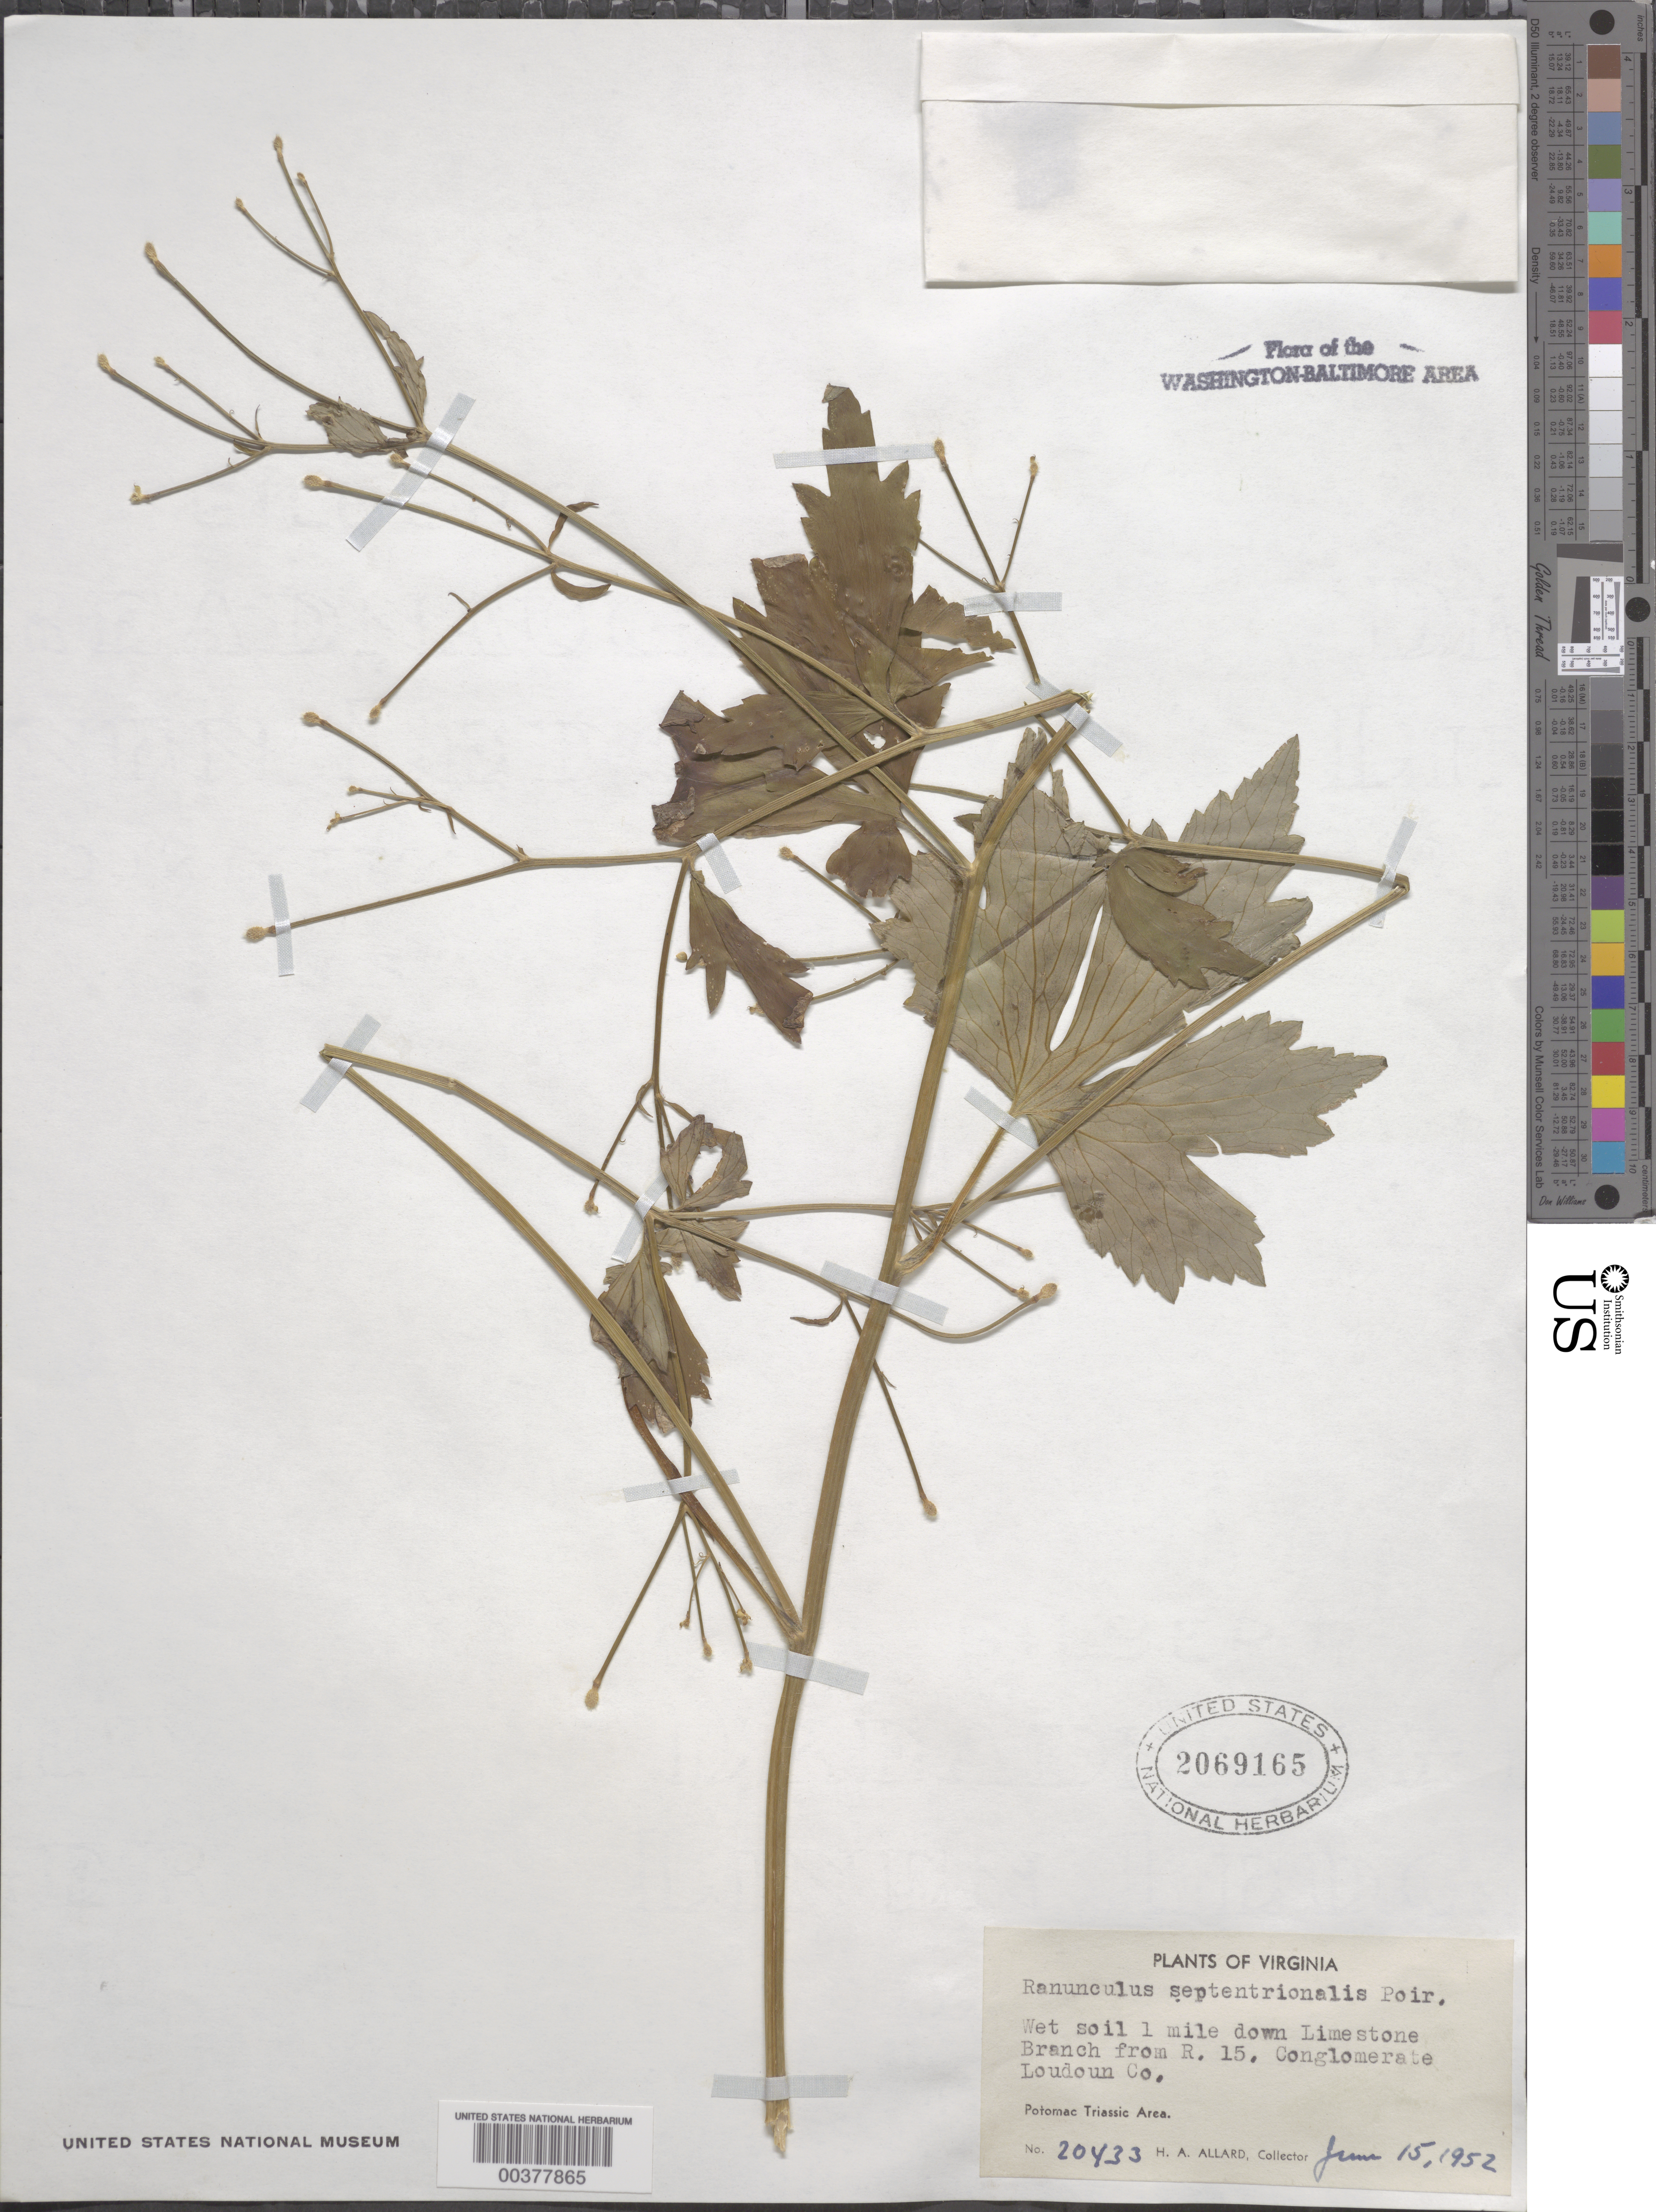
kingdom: Plantae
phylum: Tracheophyta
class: Magnoliopsida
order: Ranunculales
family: Ranunculaceae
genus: Ranunculus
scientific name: Ranunculus hispidus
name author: Michx.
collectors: H. A. Allard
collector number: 20433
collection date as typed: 15 Jun 1952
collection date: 1952-06-15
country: United States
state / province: Virginia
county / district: Loudoun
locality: Downstream from Route 15 on Limestone Branch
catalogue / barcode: US 2069165